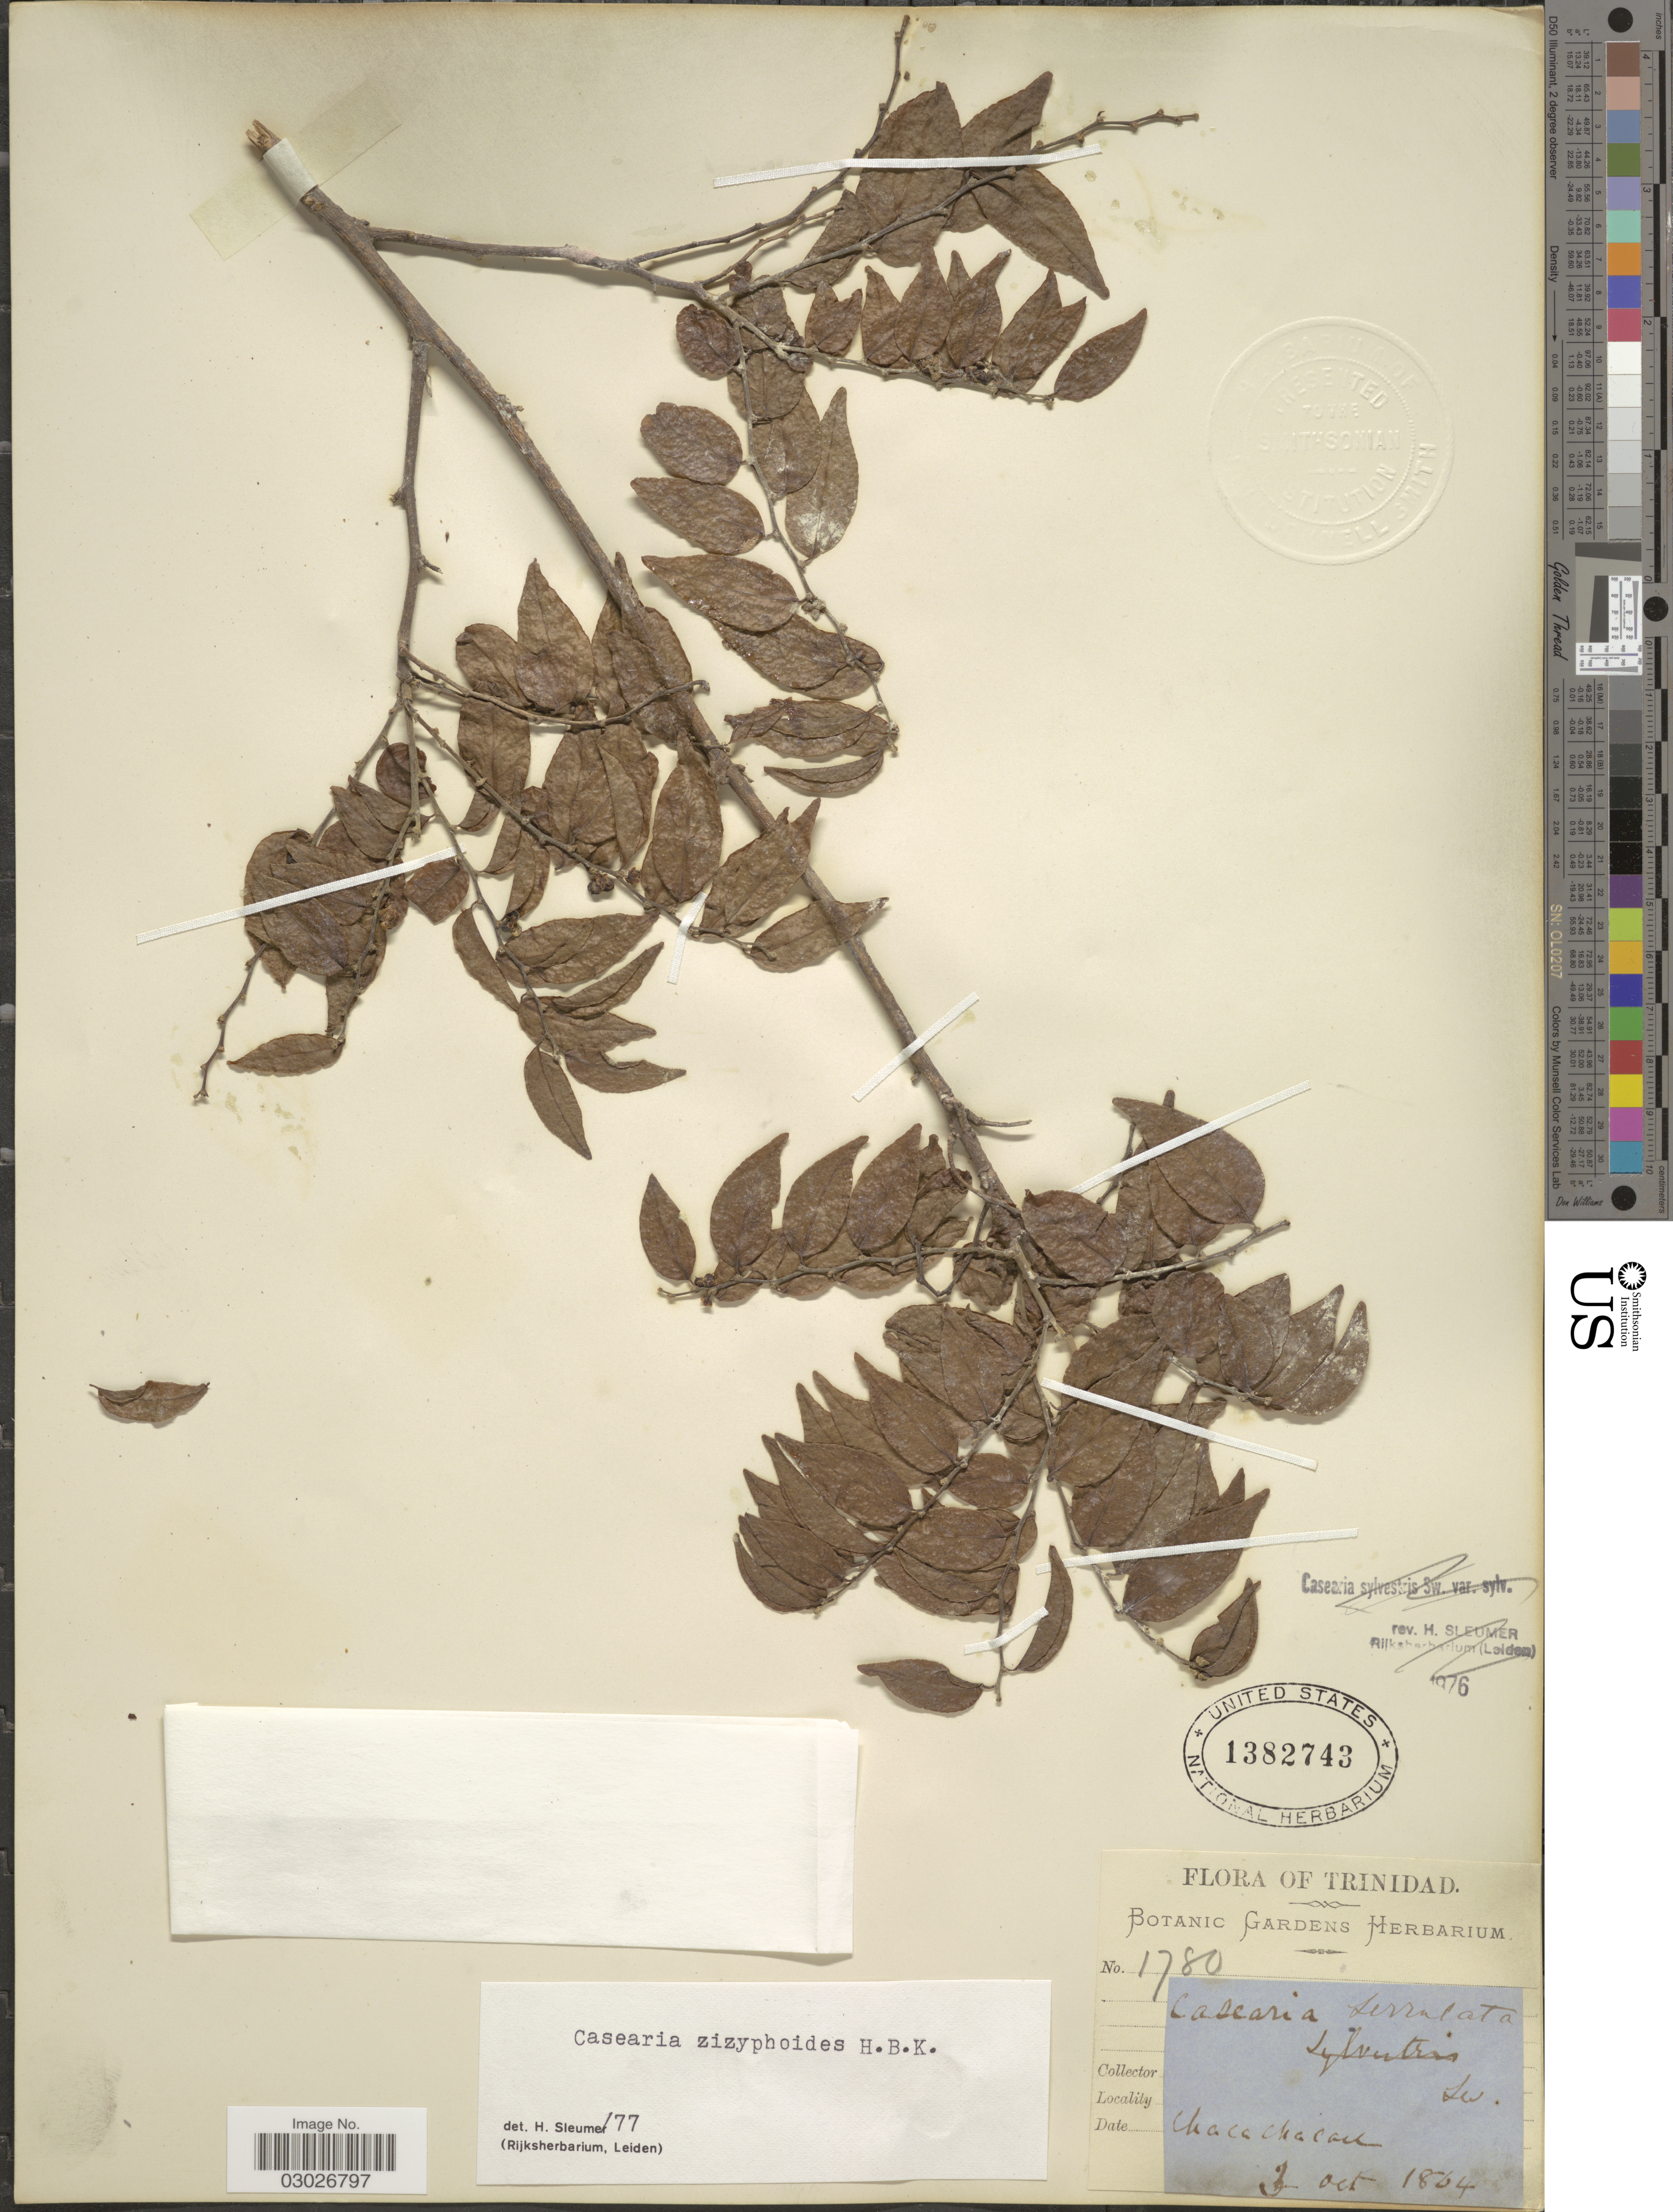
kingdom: Plantae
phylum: Tracheophyta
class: Magnoliopsida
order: Malpighiales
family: Salicaceae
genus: Casearia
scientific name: Casearia zizyphoides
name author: Kunth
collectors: ex herb. Botanic Gardens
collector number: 1780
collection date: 1864-10-03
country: Trinidad and Tobago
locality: Trinidad. Chacachacare.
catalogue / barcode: US 1382743